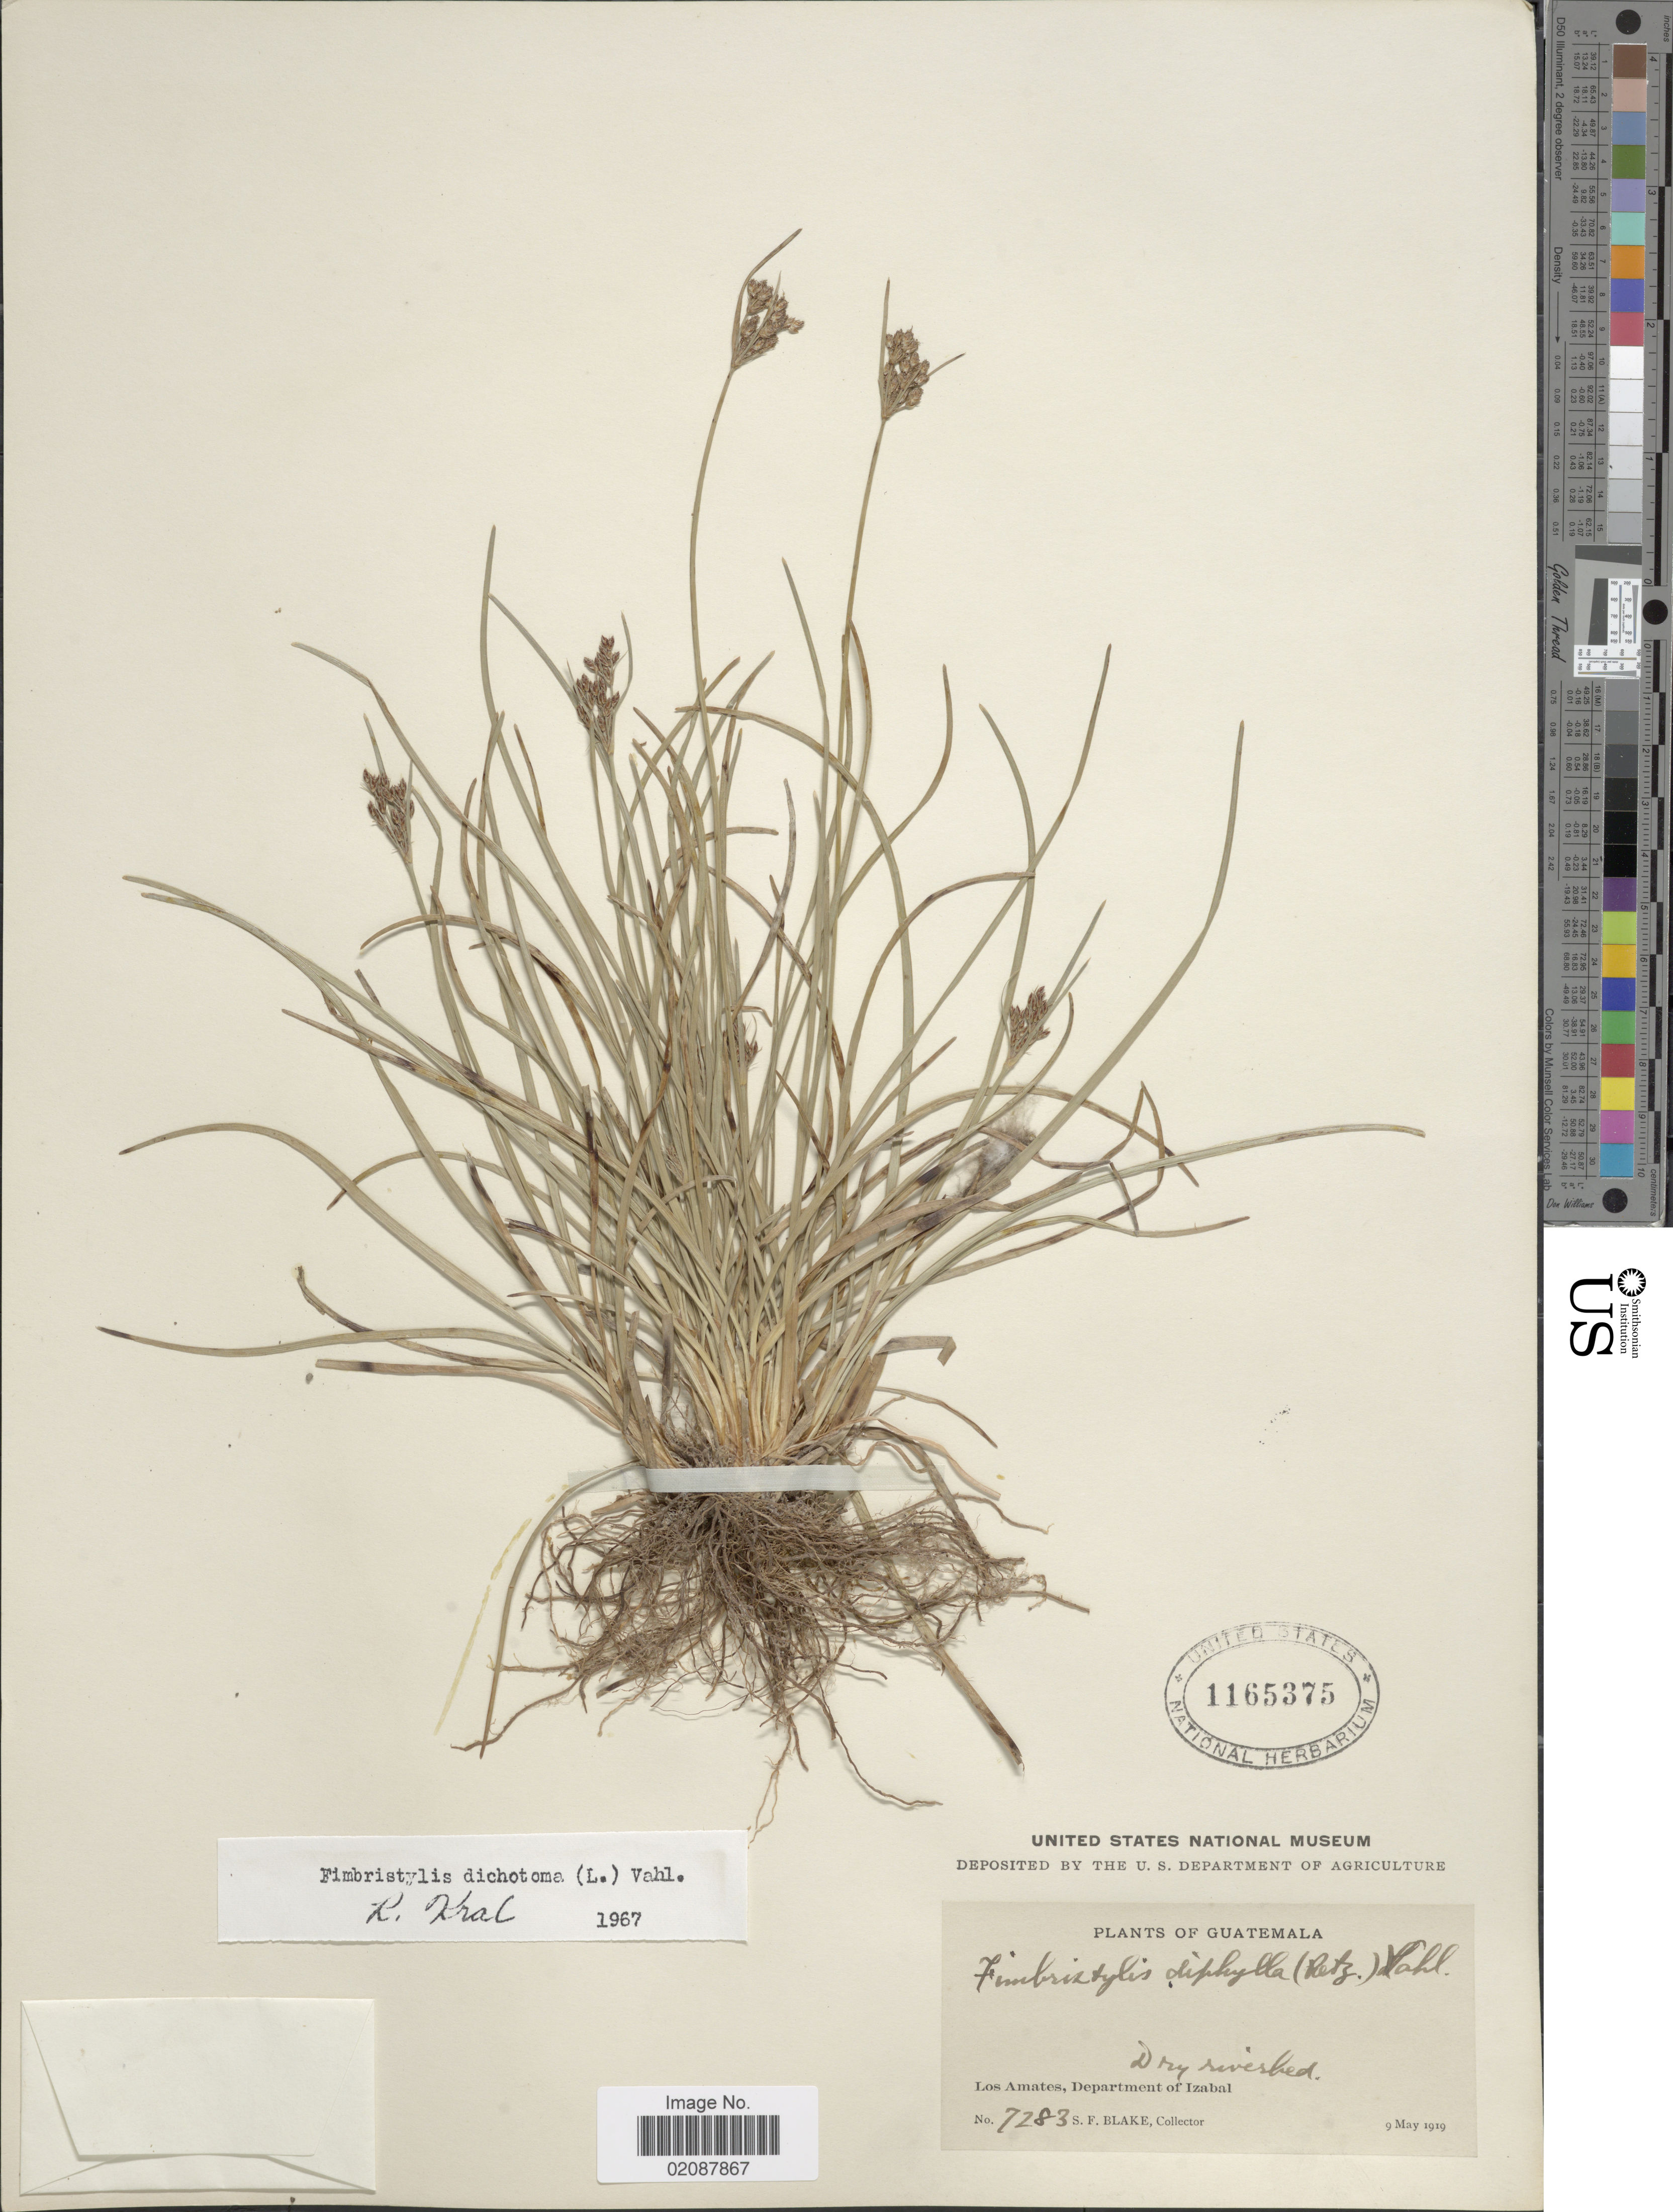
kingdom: Plantae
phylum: Tracheophyta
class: Liliopsida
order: Poales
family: Cyperaceae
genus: Fimbristylis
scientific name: Fimbristylis dichotoma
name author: (L.) Vahl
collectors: S. Blake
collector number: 7283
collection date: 1919-05-09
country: Guatemala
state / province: Izabal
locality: Los Amates, Department of Izabal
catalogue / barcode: US 1165375